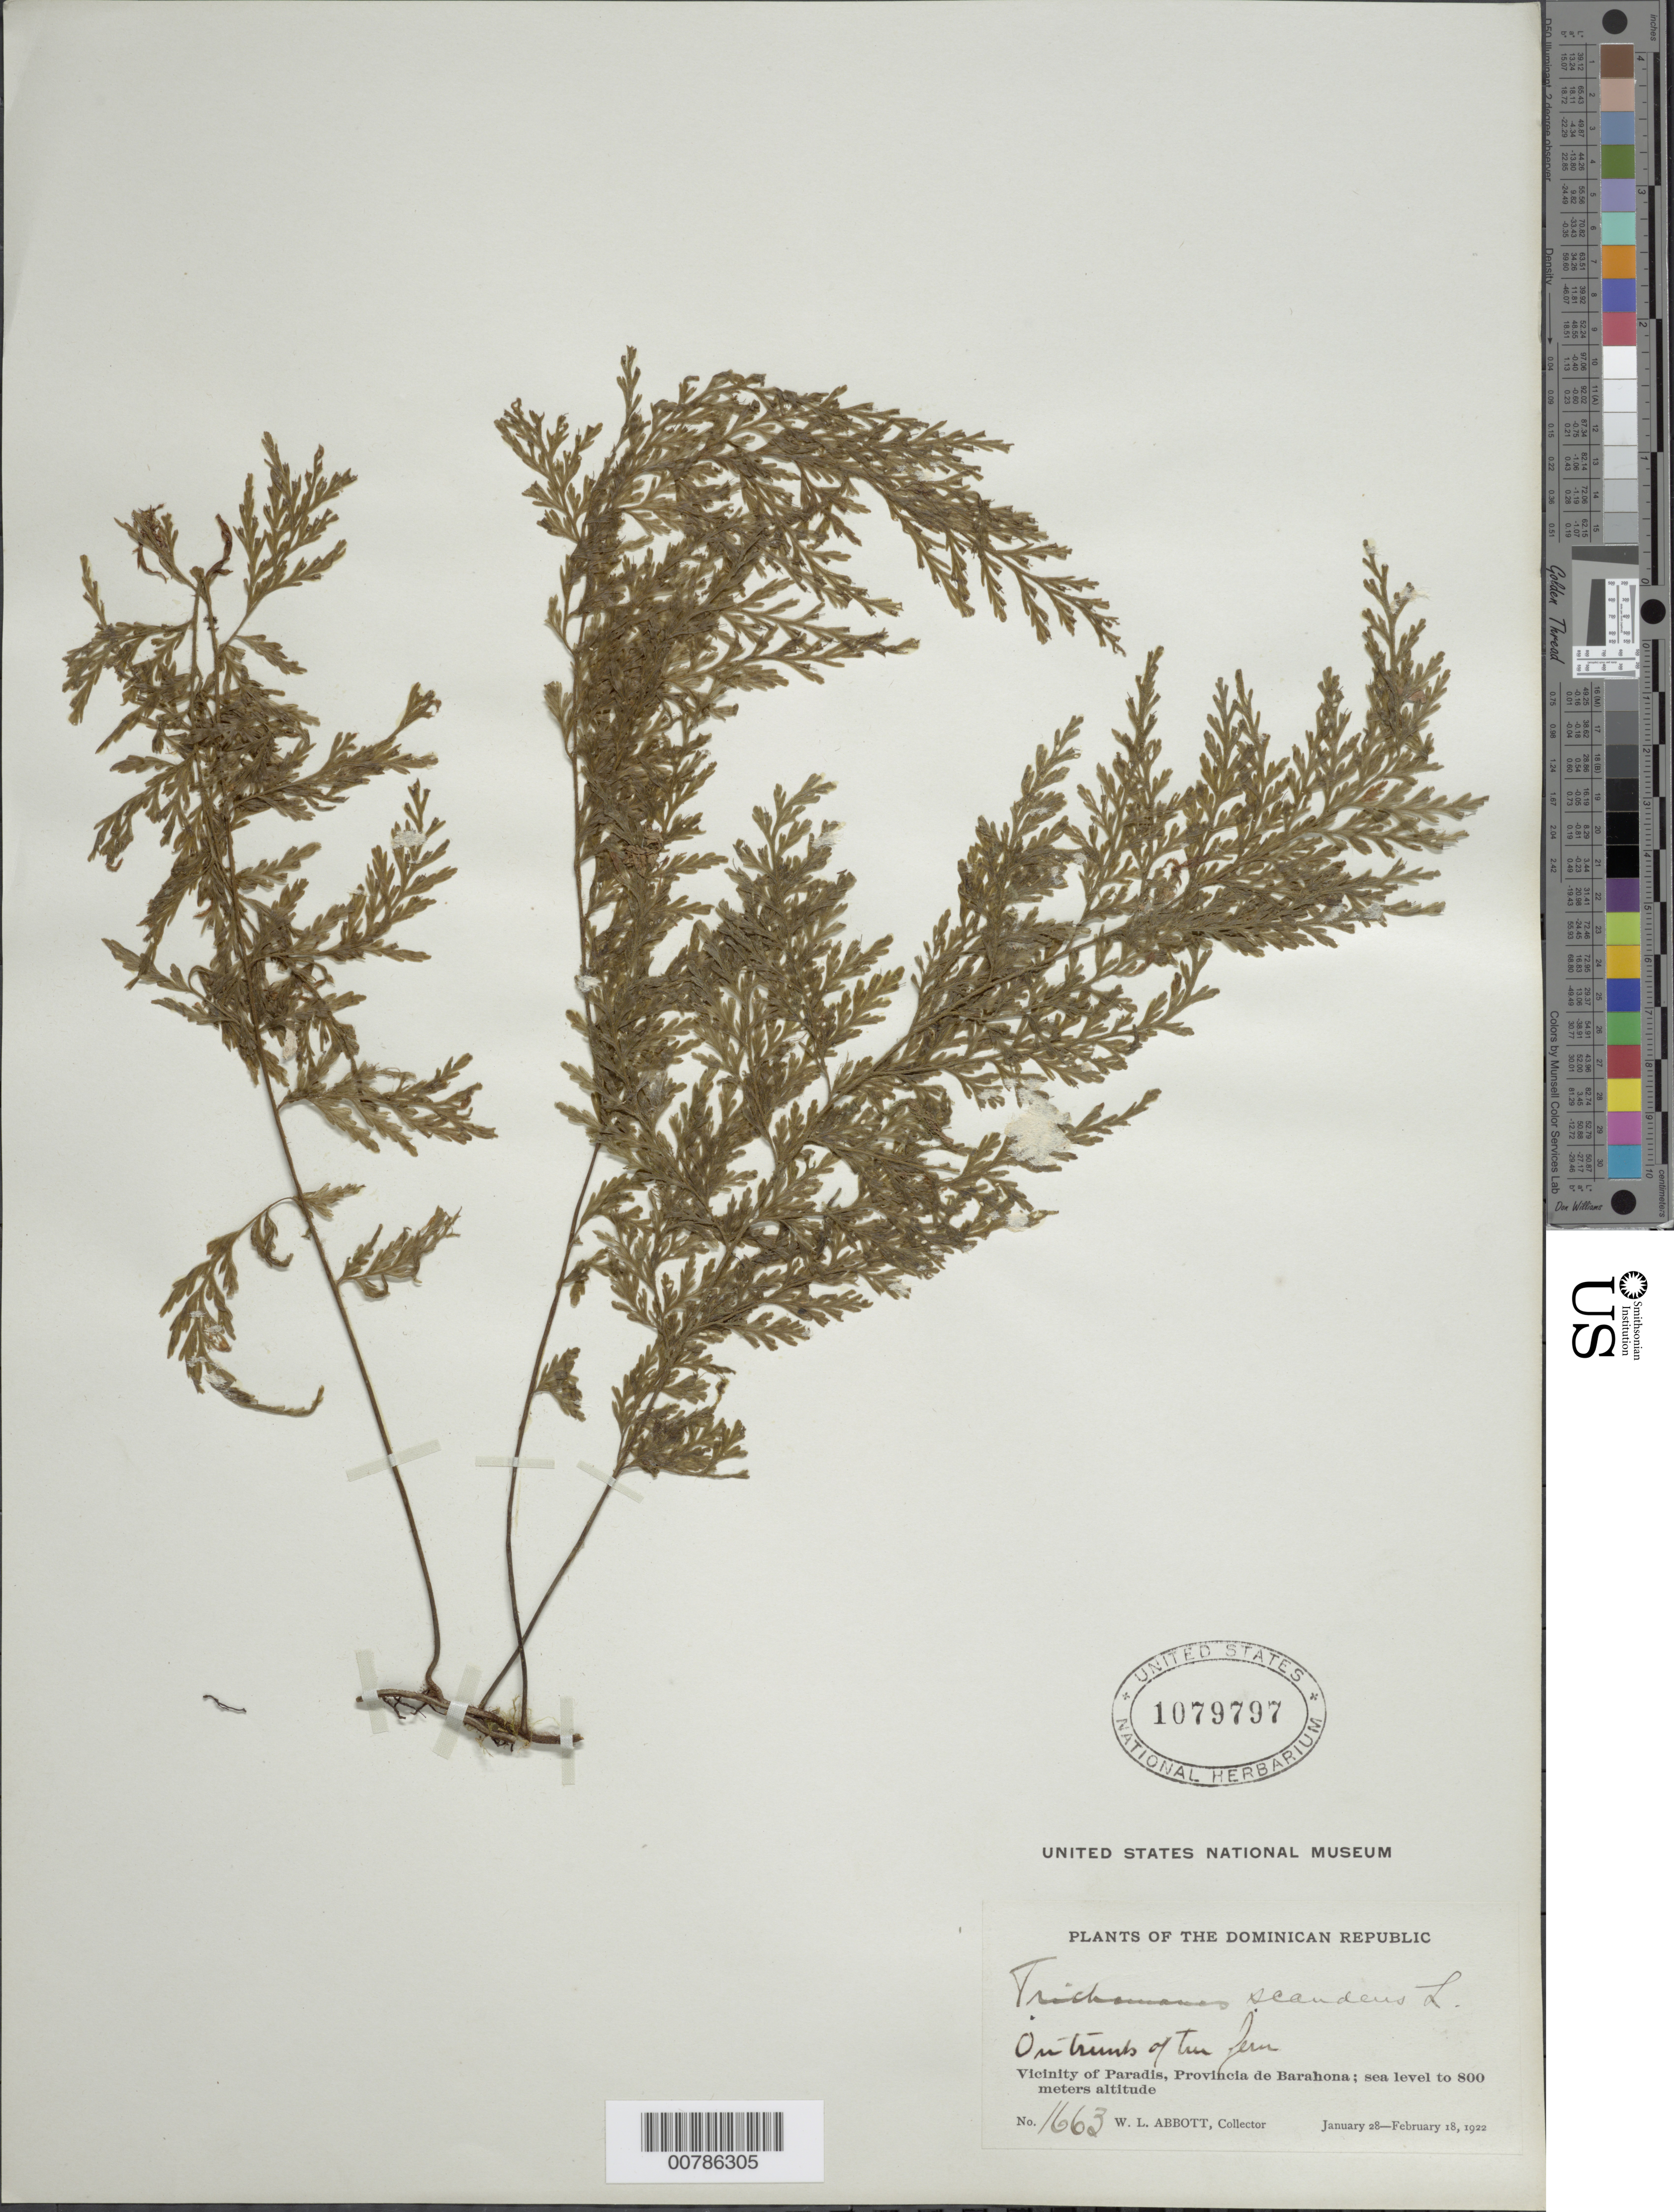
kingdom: Plantae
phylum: Tracheophyta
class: Polypodiopsida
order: Hymenophyllales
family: Hymenophyllaceae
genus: Trichomanes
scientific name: Trichomanes scandens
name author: L.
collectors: W. L. Abbott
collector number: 1663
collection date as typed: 28 Feb 1922 18 Feb 1922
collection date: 1922-02-18/1922-02-28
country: Dominican Republic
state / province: Barahona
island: Hispaniola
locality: Paradis, vicinity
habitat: On trunk of tree fern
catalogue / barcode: US 1079797